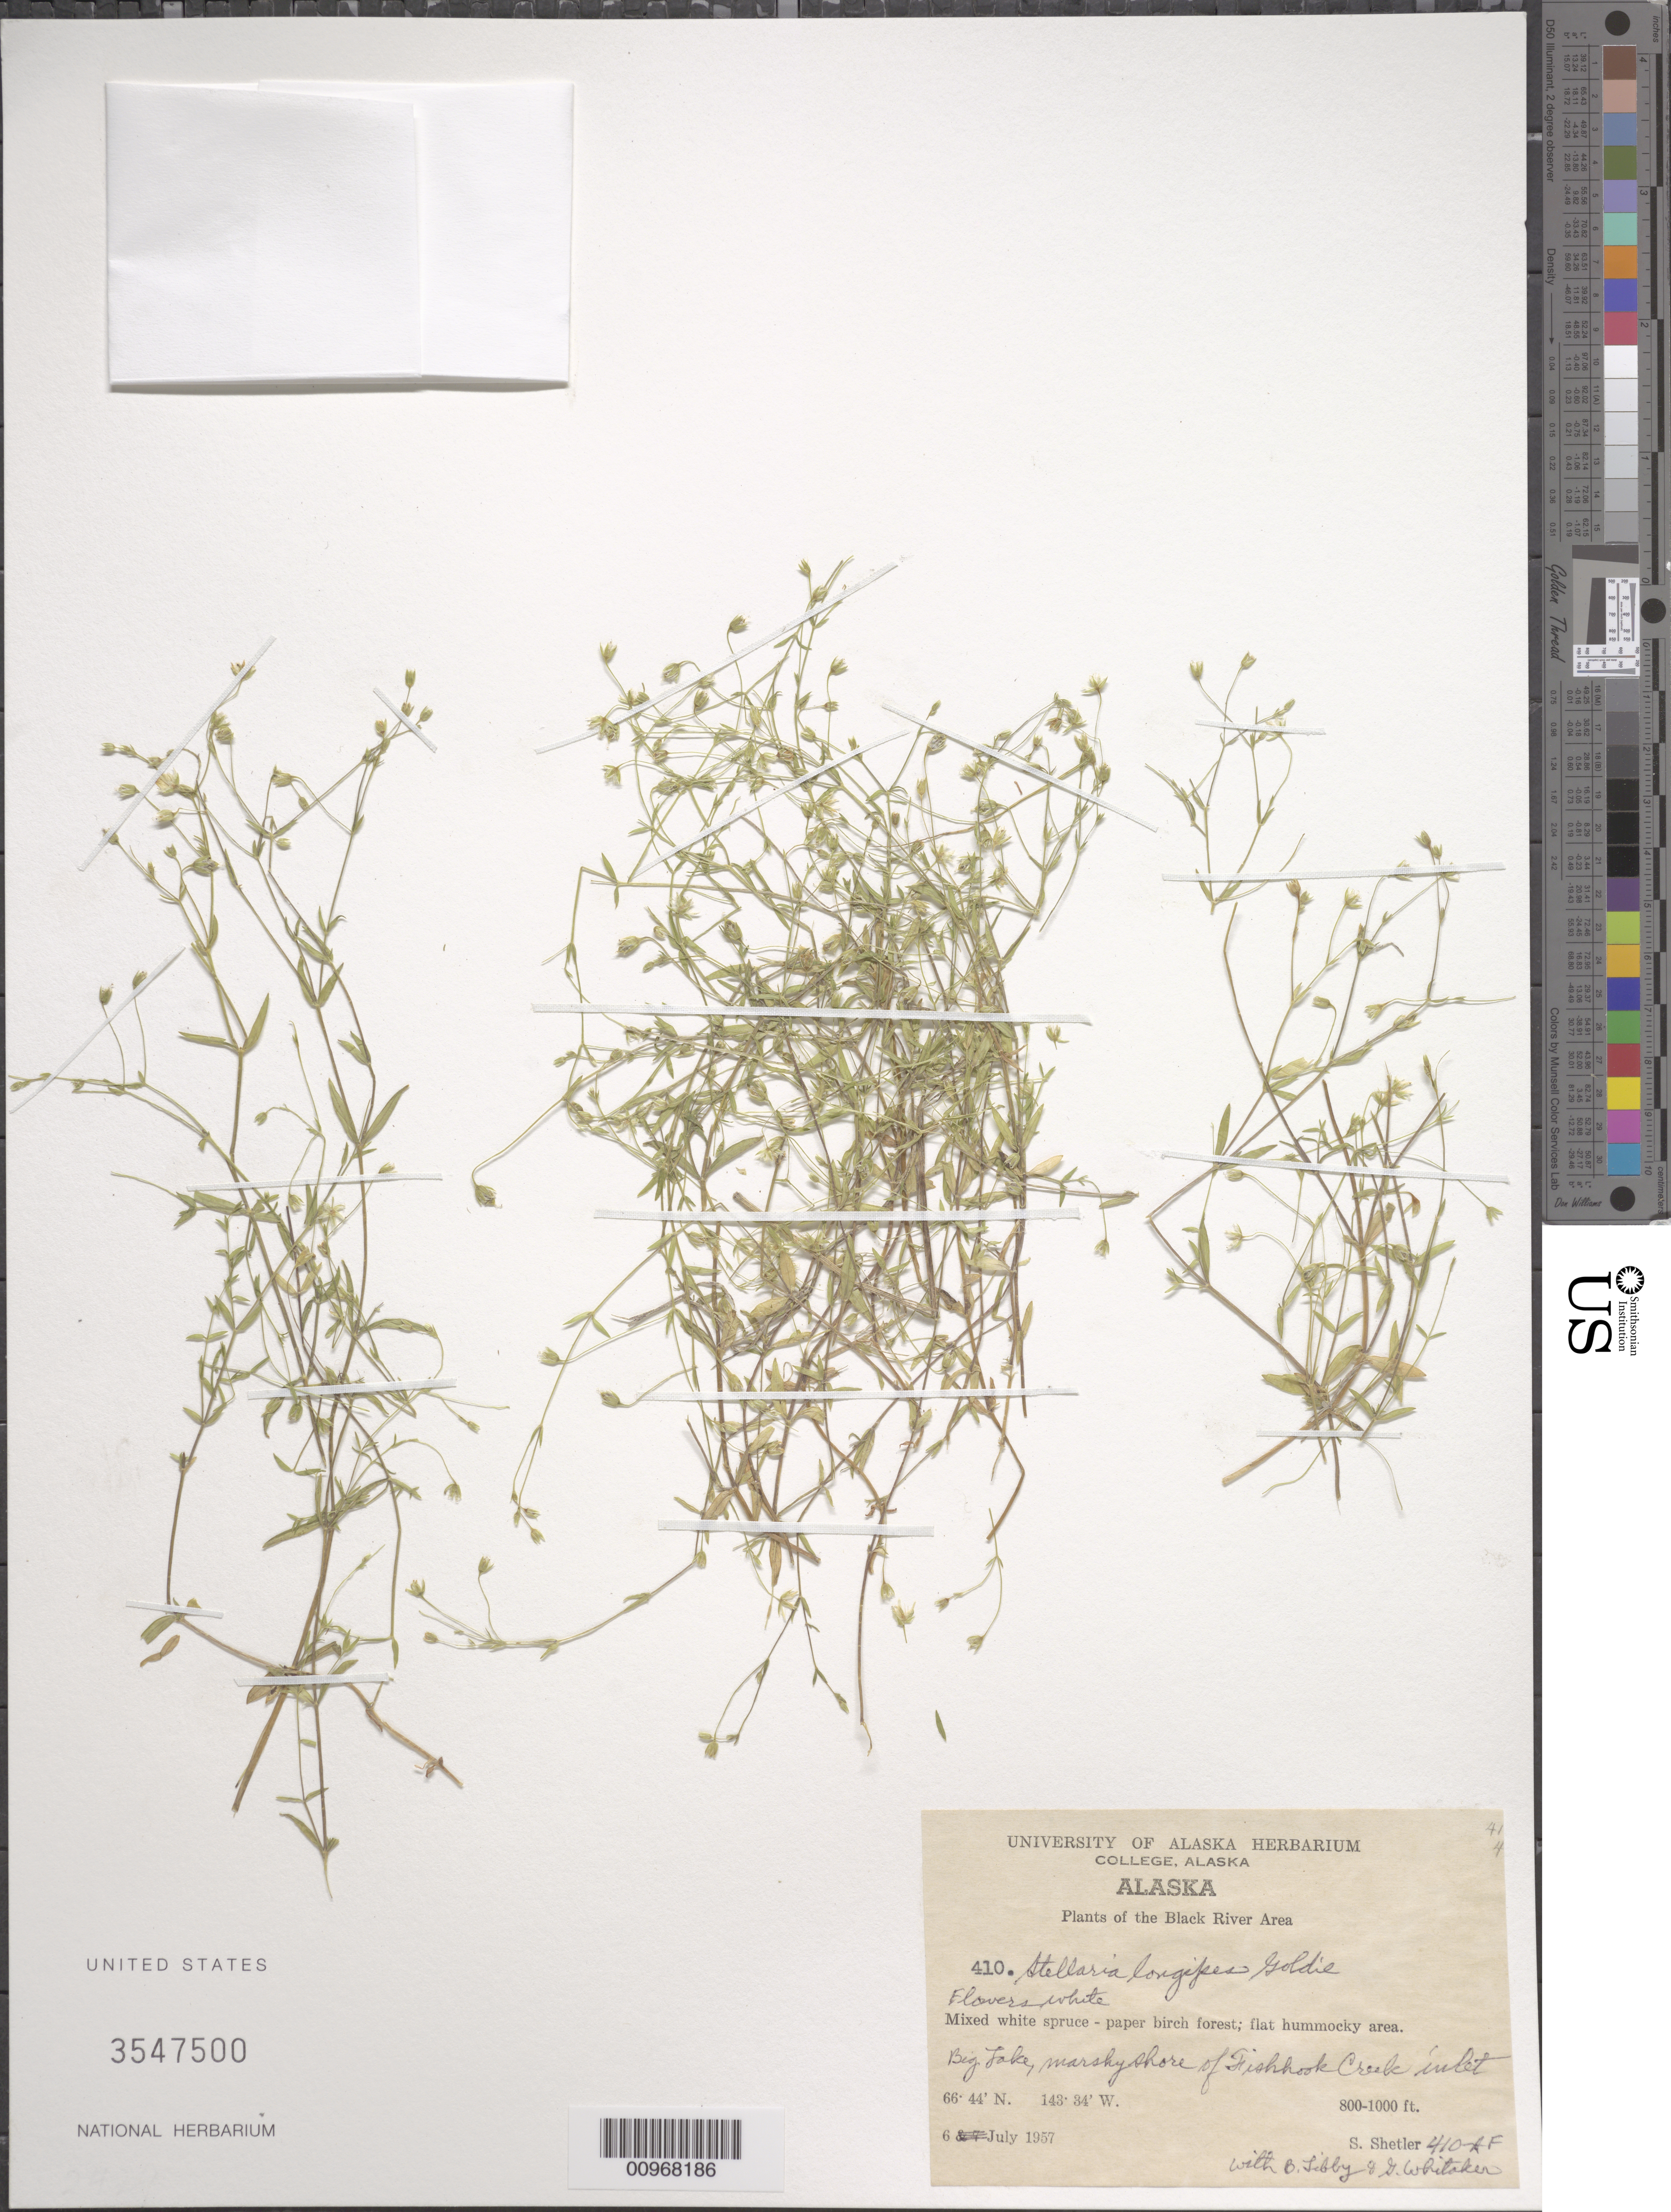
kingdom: Plantae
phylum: Tracheophyta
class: Magnoliopsida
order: Caryophyllales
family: Caryophyllaceae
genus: Stellaria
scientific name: Stellaria longipes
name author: Goldie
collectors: S. Shetler, B. Libby & G. Whitaker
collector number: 410-AF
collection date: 1957-07-06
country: United States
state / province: Alaska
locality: Black River Area. Big Lake, marshy shore of Fishhook Creek inlet.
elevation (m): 244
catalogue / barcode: US 3547500